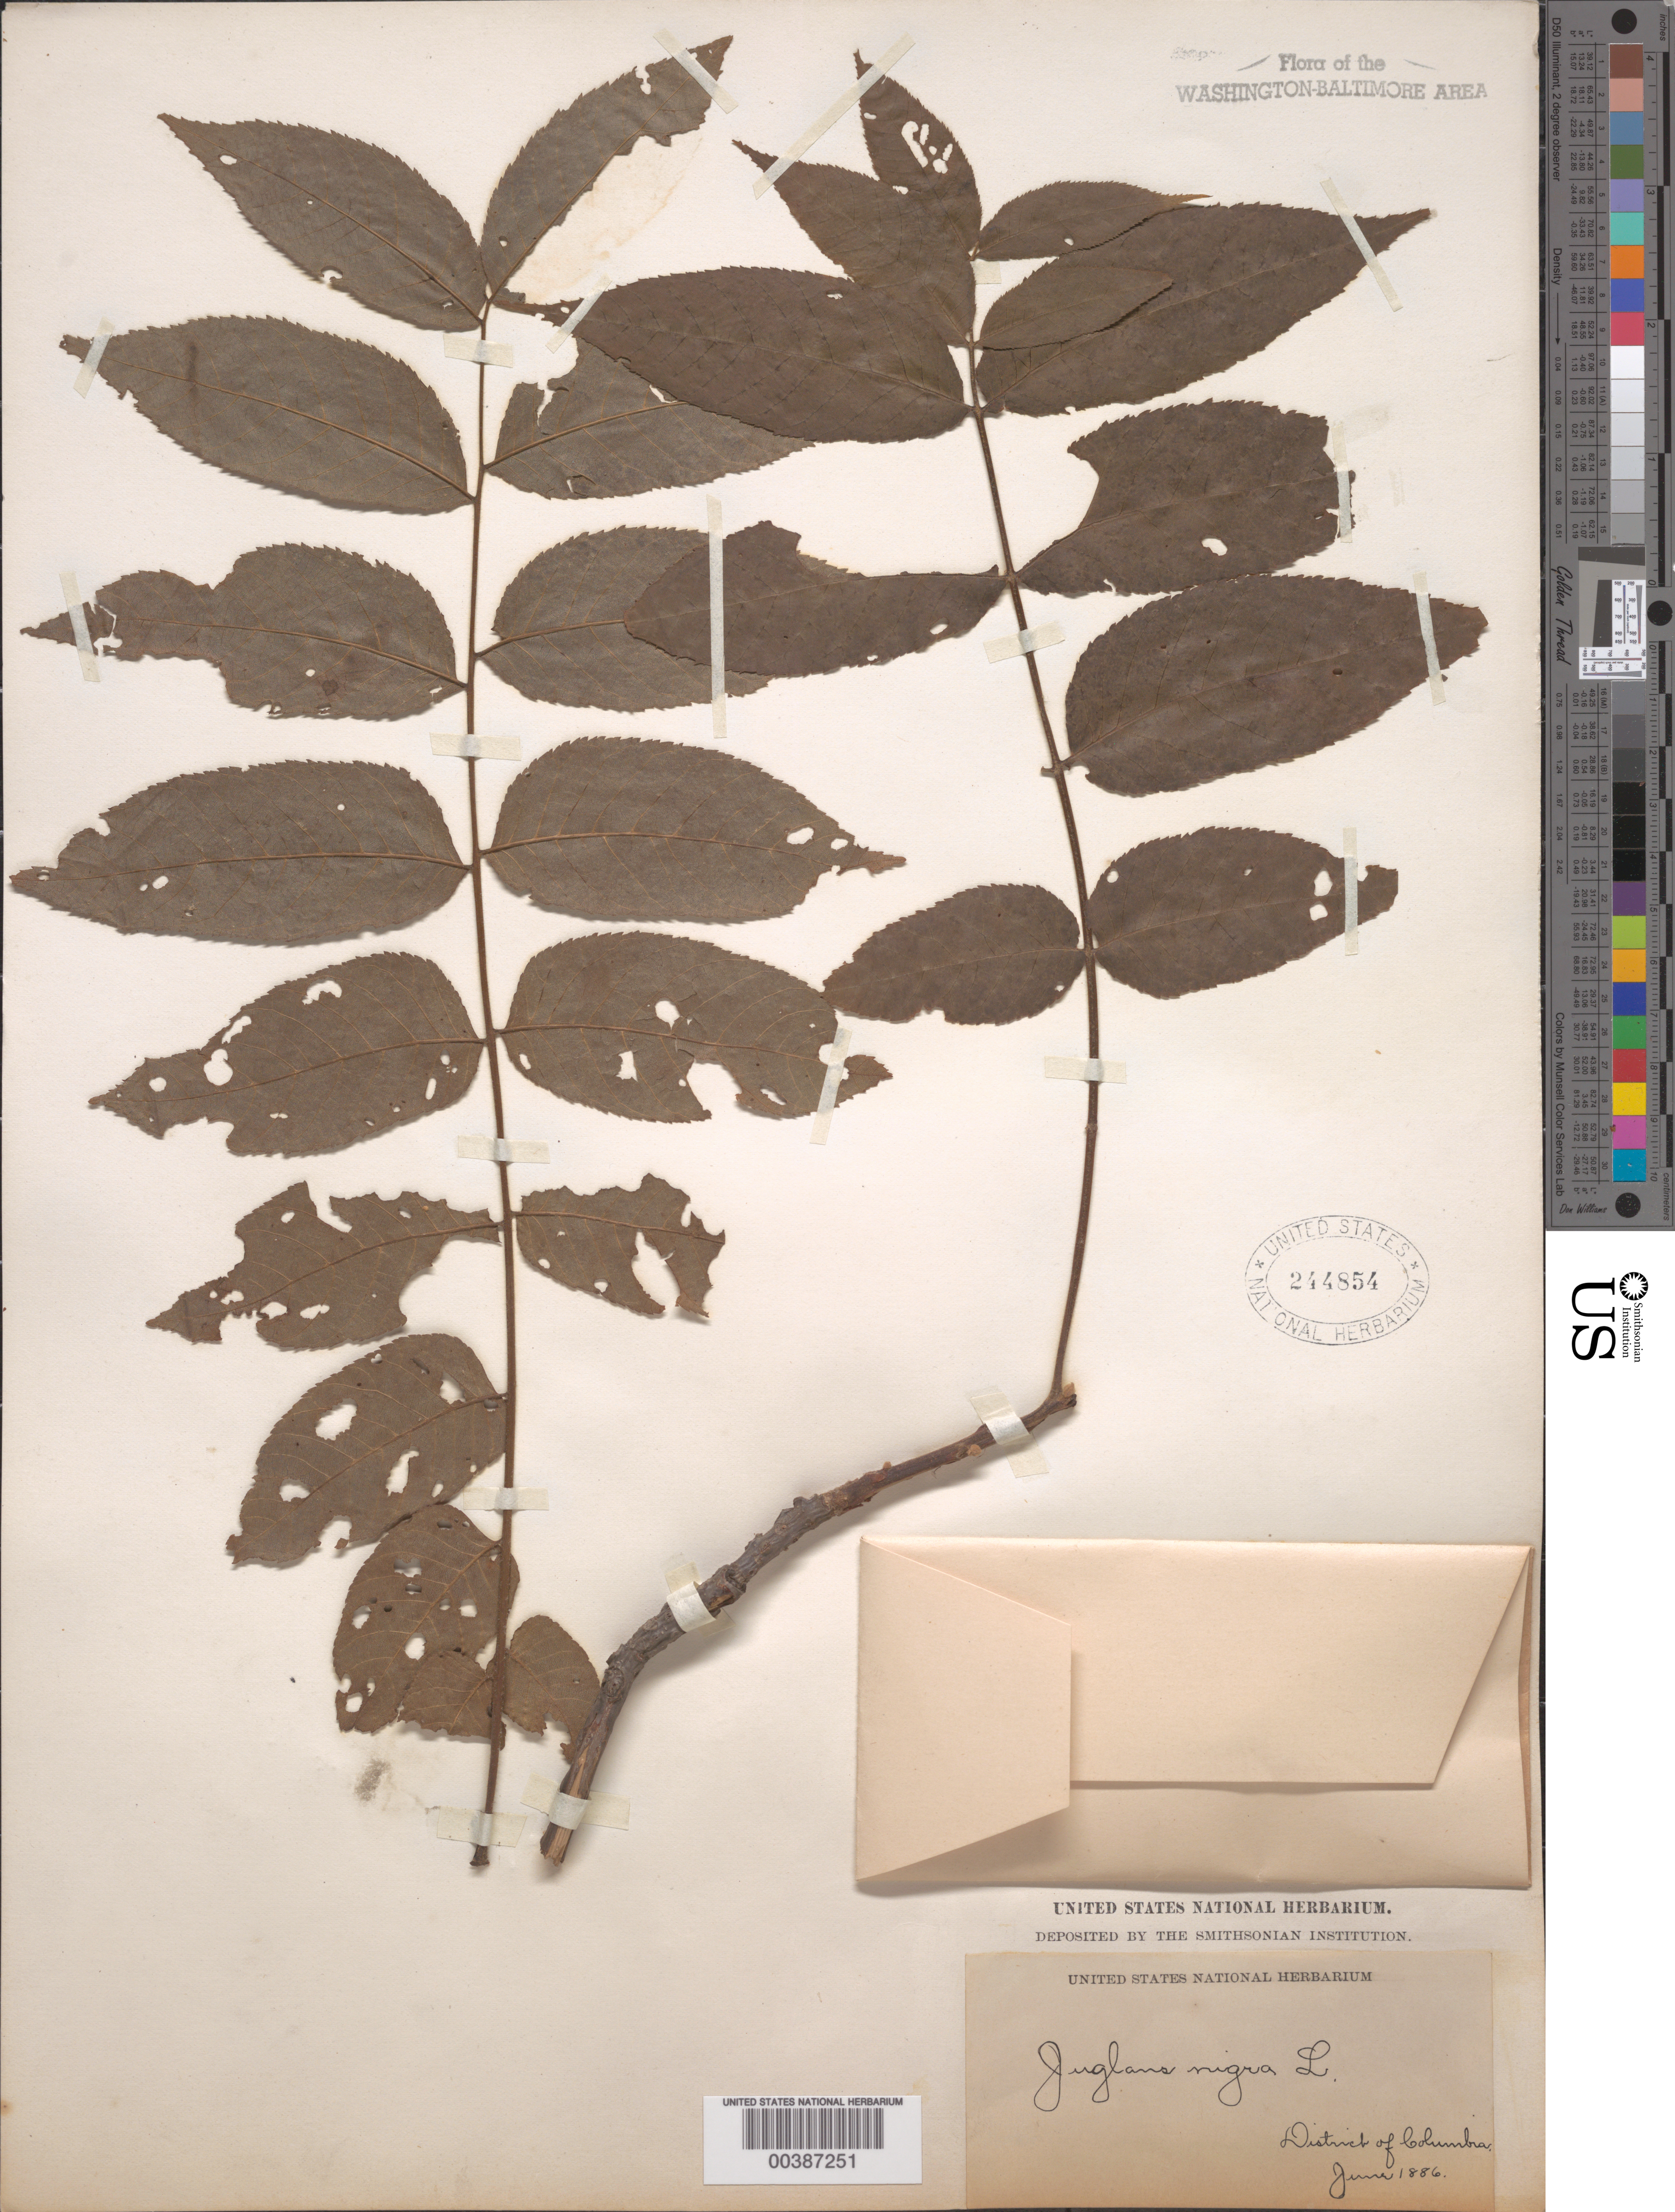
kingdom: Plantae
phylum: Tracheophyta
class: Magnoliopsida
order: Fagales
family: Juglandaceae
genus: Juglans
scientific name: Juglans nigra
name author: L.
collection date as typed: Jun 1886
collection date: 1886-06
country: United States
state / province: District of Columbia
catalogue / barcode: US 244854